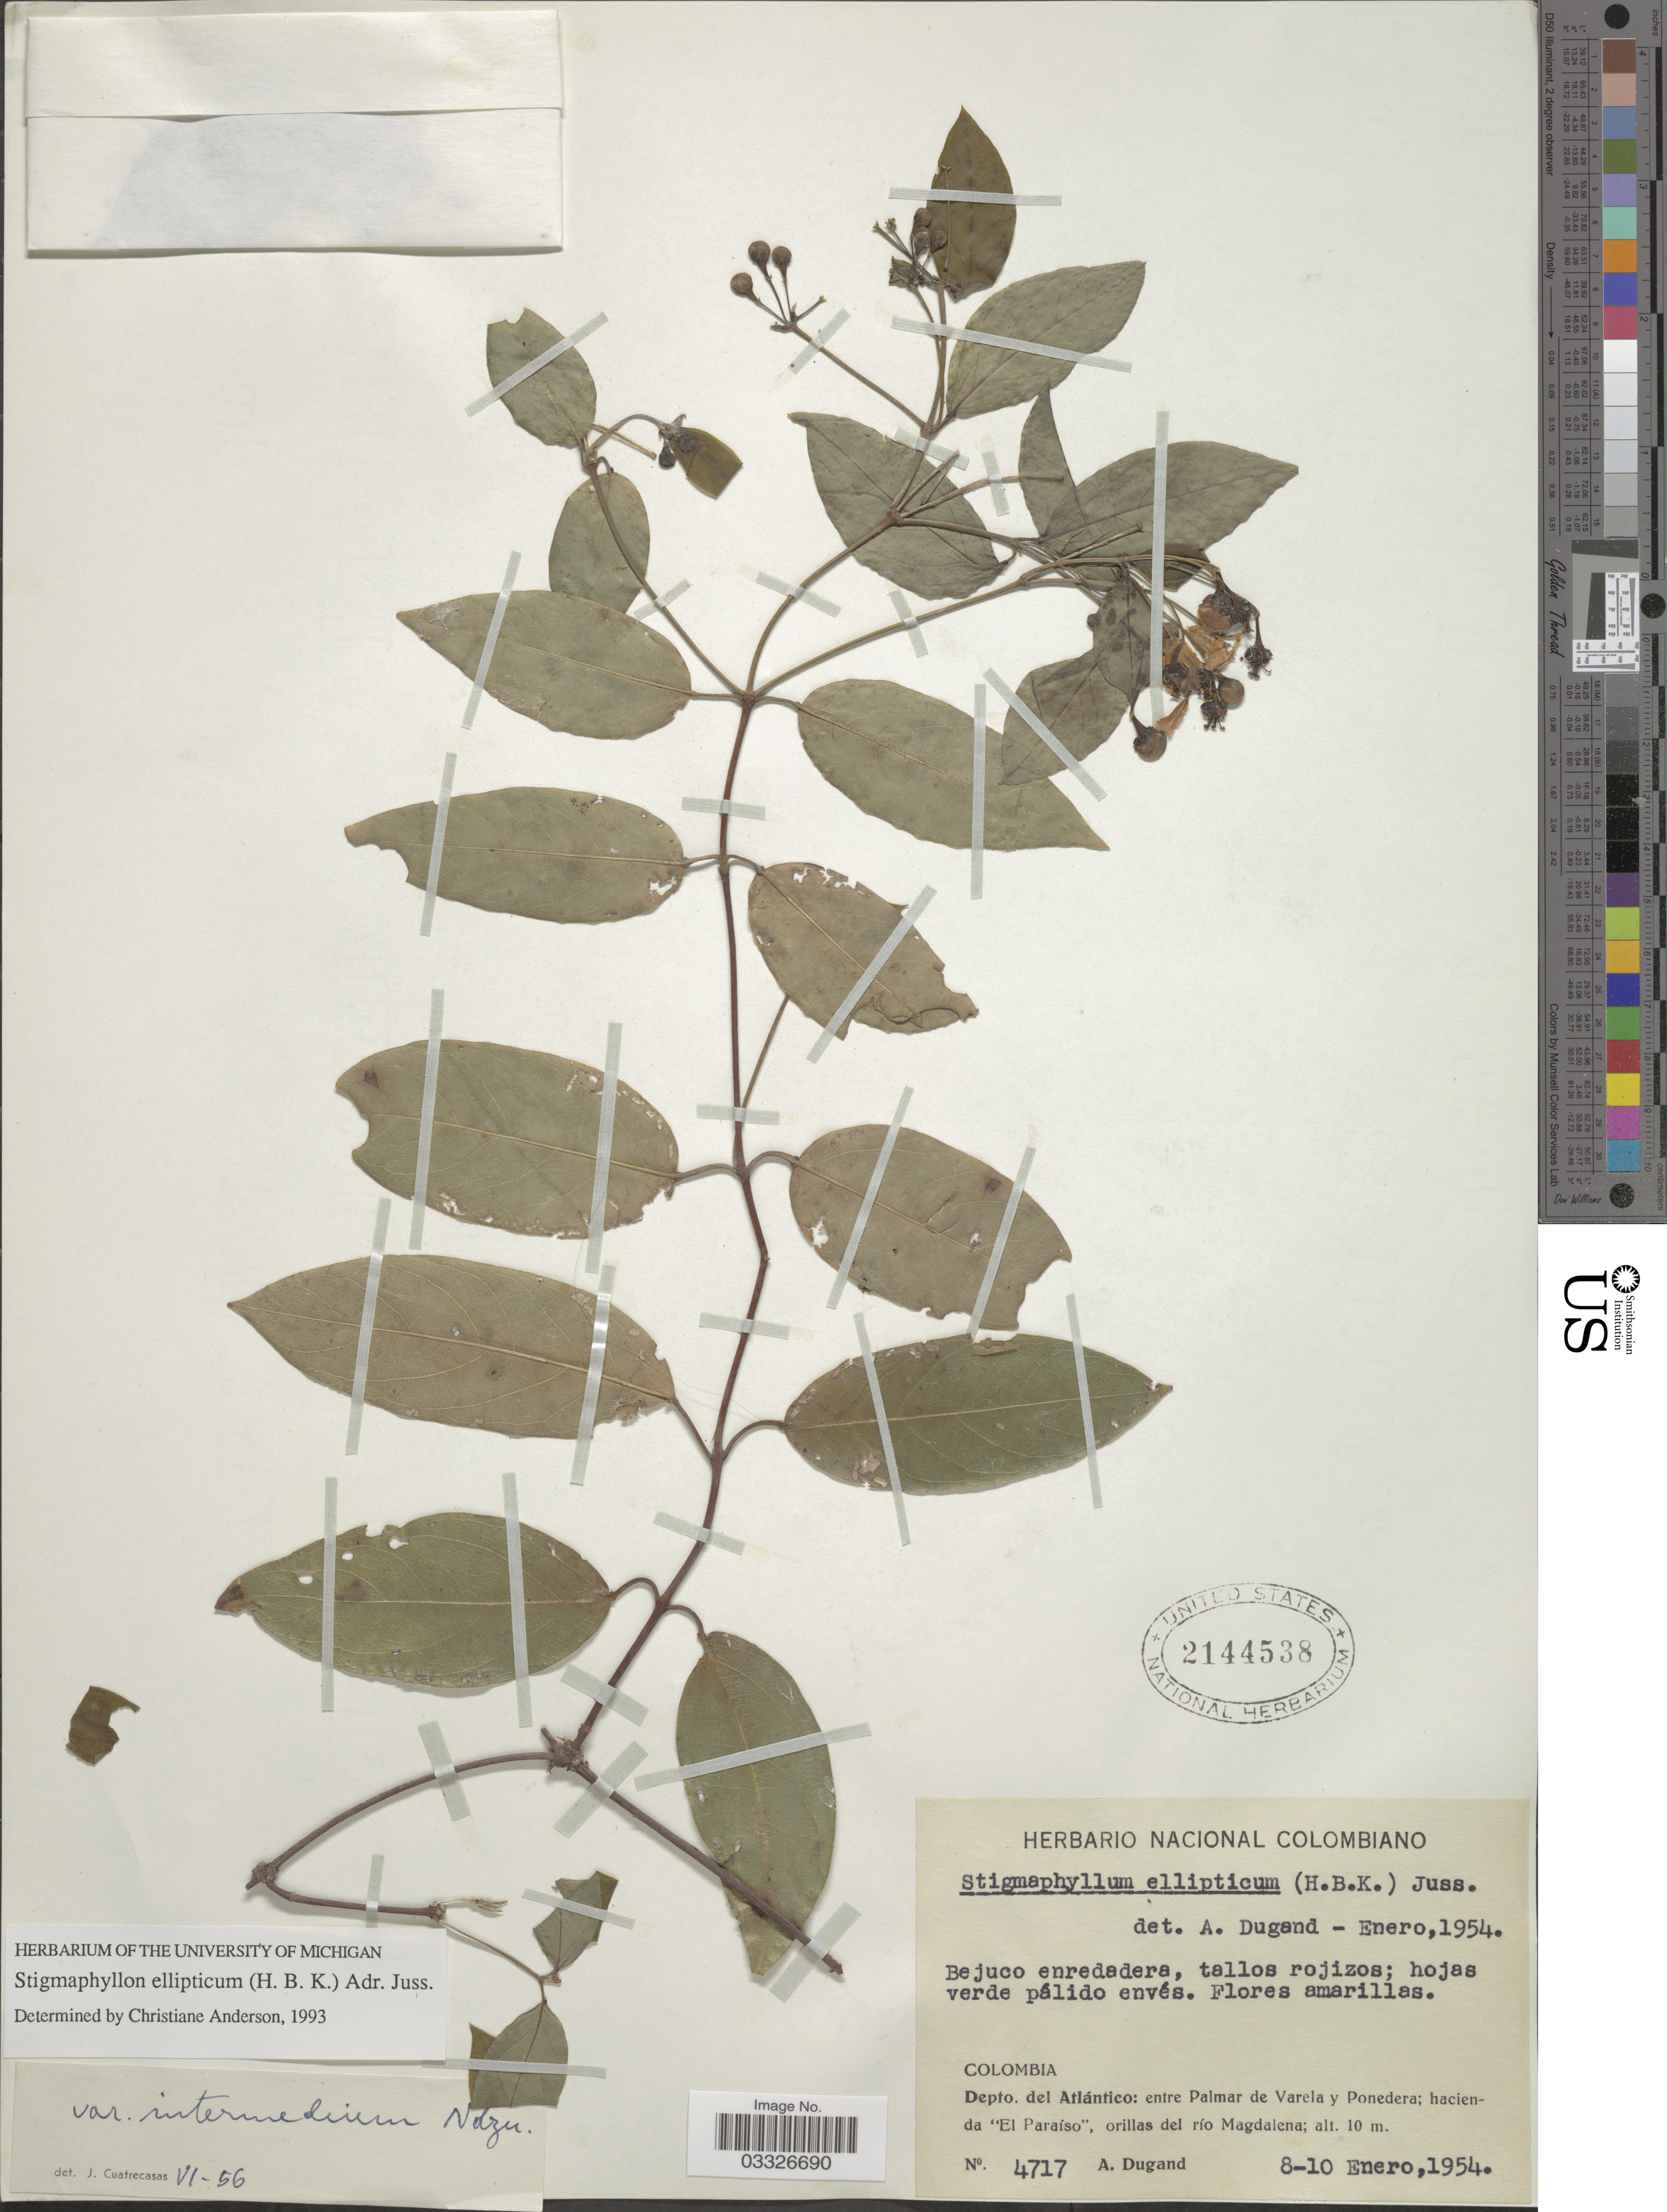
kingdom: Plantae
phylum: Tracheophyta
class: Magnoliopsida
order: Malpighiales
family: Malpighiaceae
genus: Stigmaphyllon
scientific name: Stigmaphyllon ellipticum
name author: (Kunth) A. Juss.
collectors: A. Dugand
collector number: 4717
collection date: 1954-01-08/1954-01-10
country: Colombia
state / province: Atlántico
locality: Depto. del Atlántico: entre Palmar de Varela y Ponedera; hacienda "El Paraíso", orillas del río Magdalena.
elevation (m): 10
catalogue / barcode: US 2144538